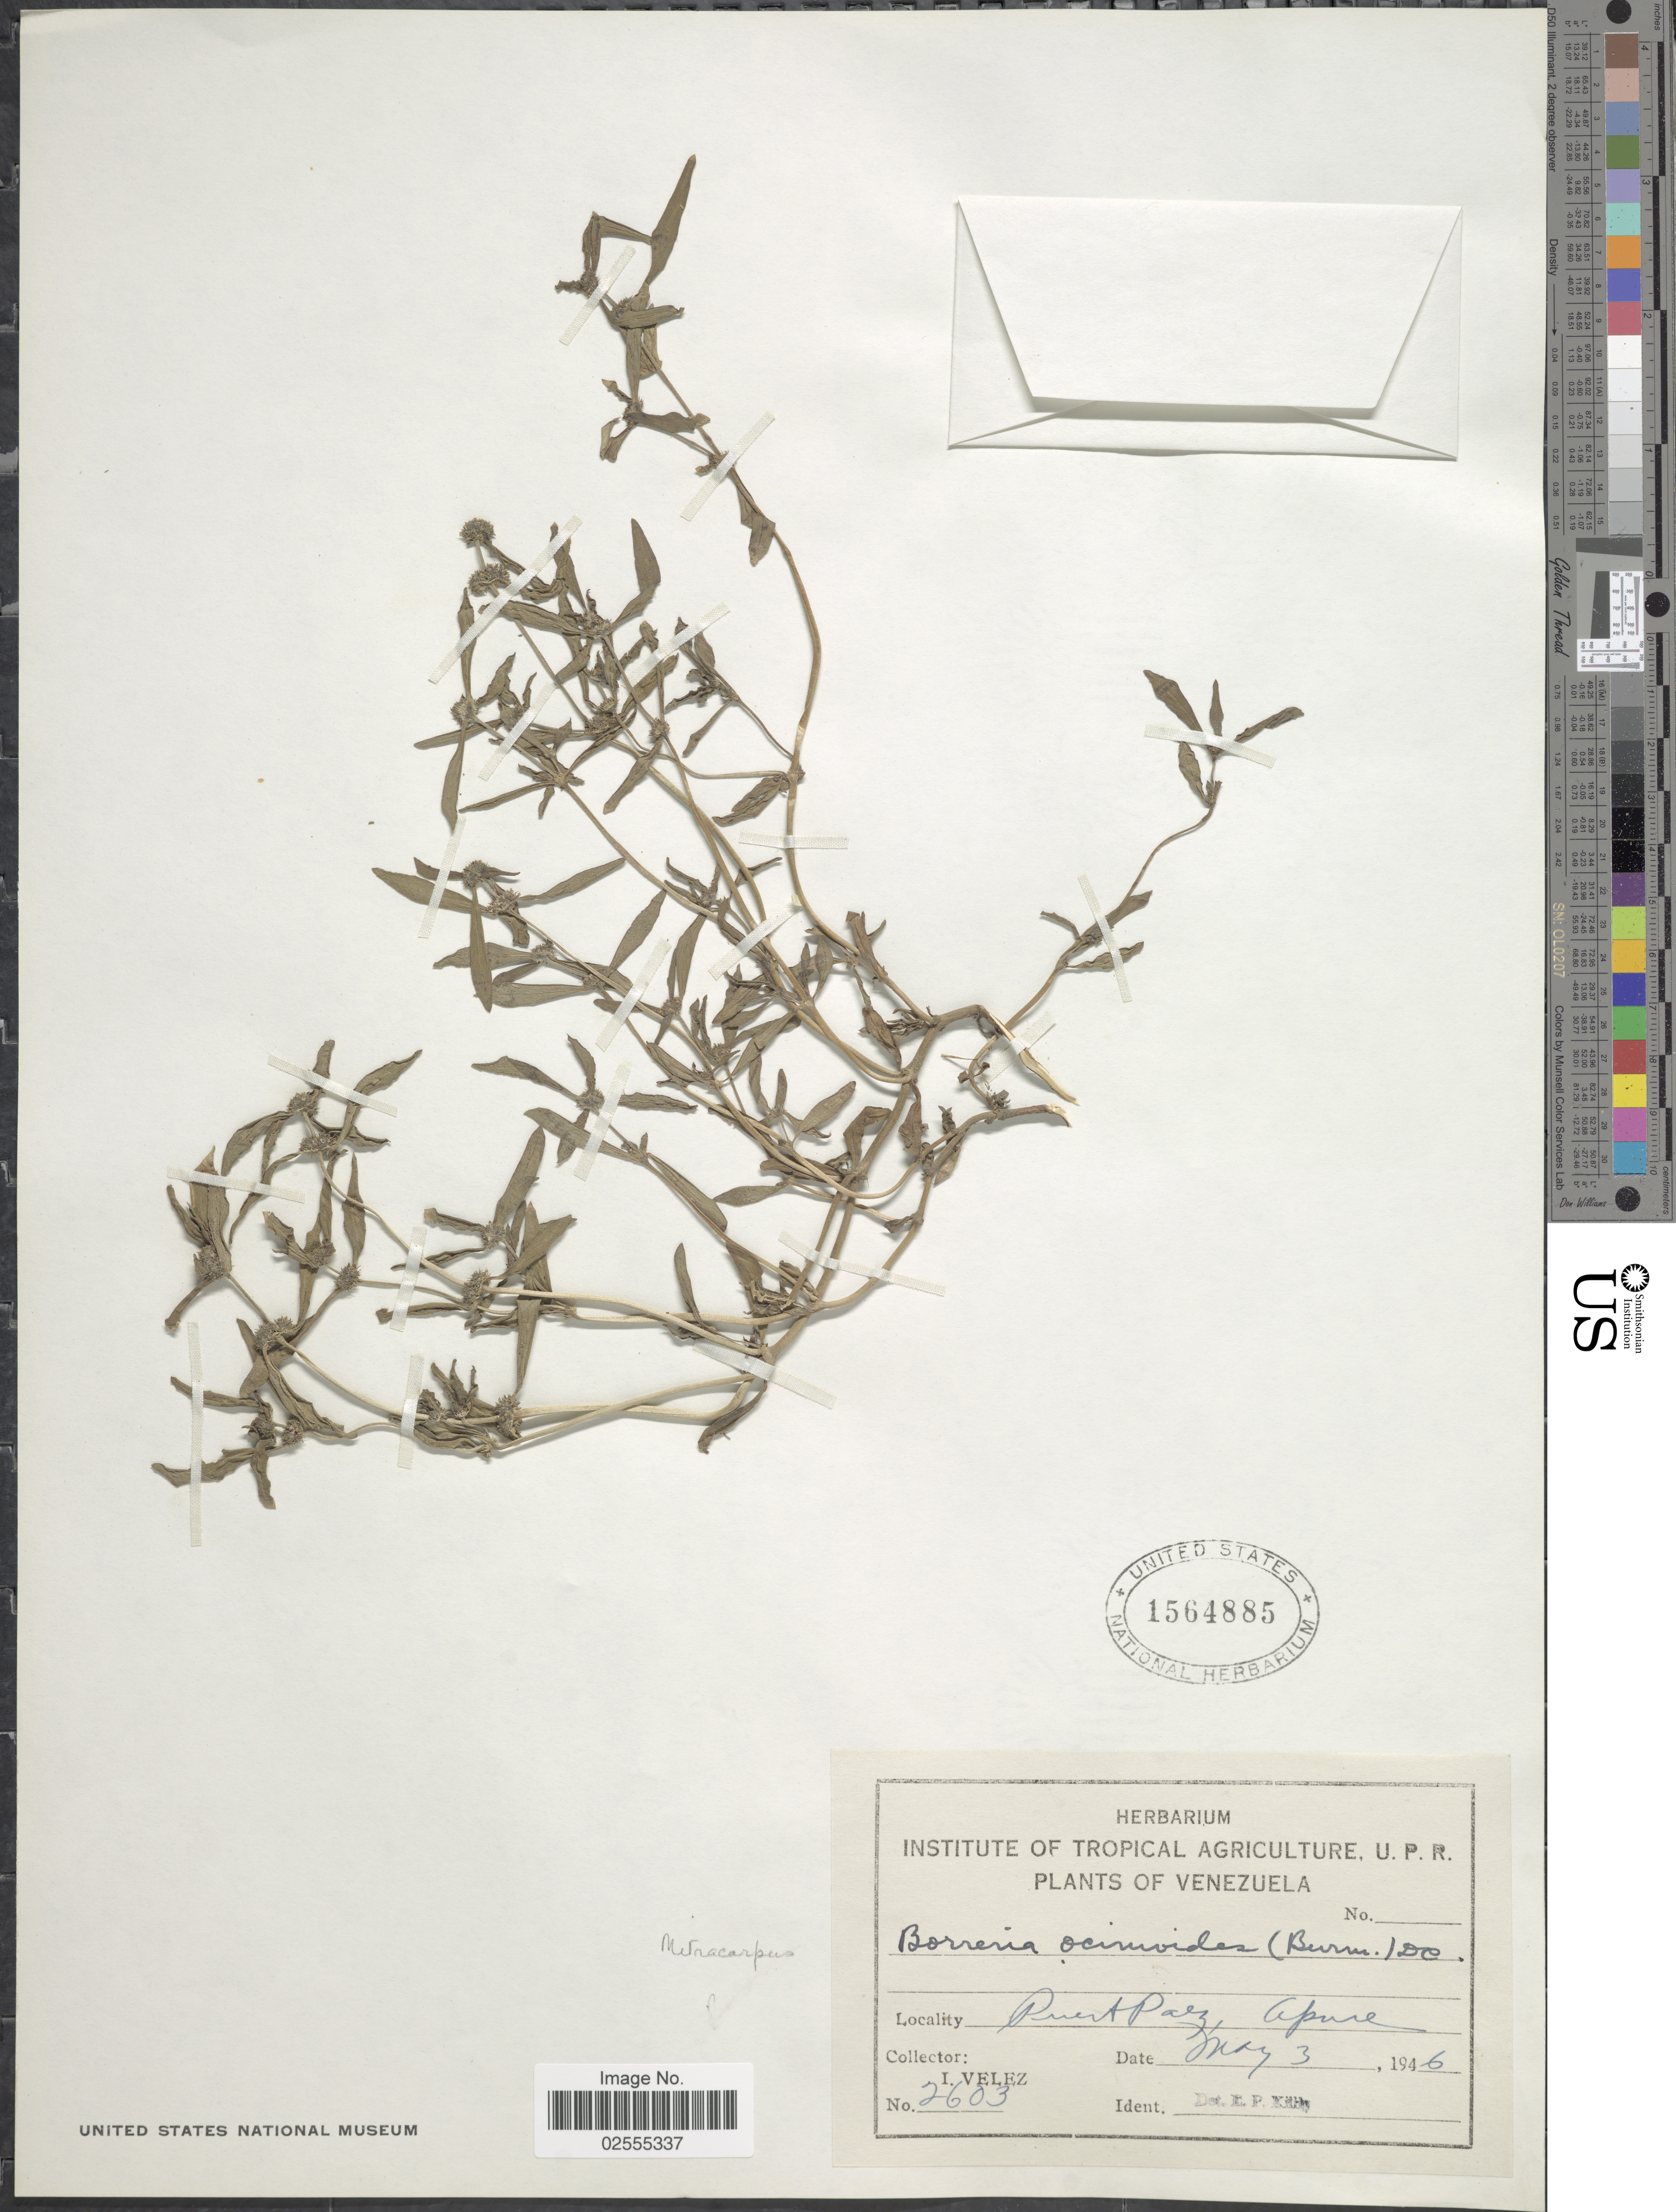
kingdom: Plantae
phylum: Tracheophyta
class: Magnoliopsida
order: Gentianales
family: Rubiaceae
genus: Mitracarpus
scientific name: Mitracarpus sp.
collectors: I. Velez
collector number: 2603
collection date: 1946-05-03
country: Venezuela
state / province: Apure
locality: Puerto Paez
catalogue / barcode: US 1564885